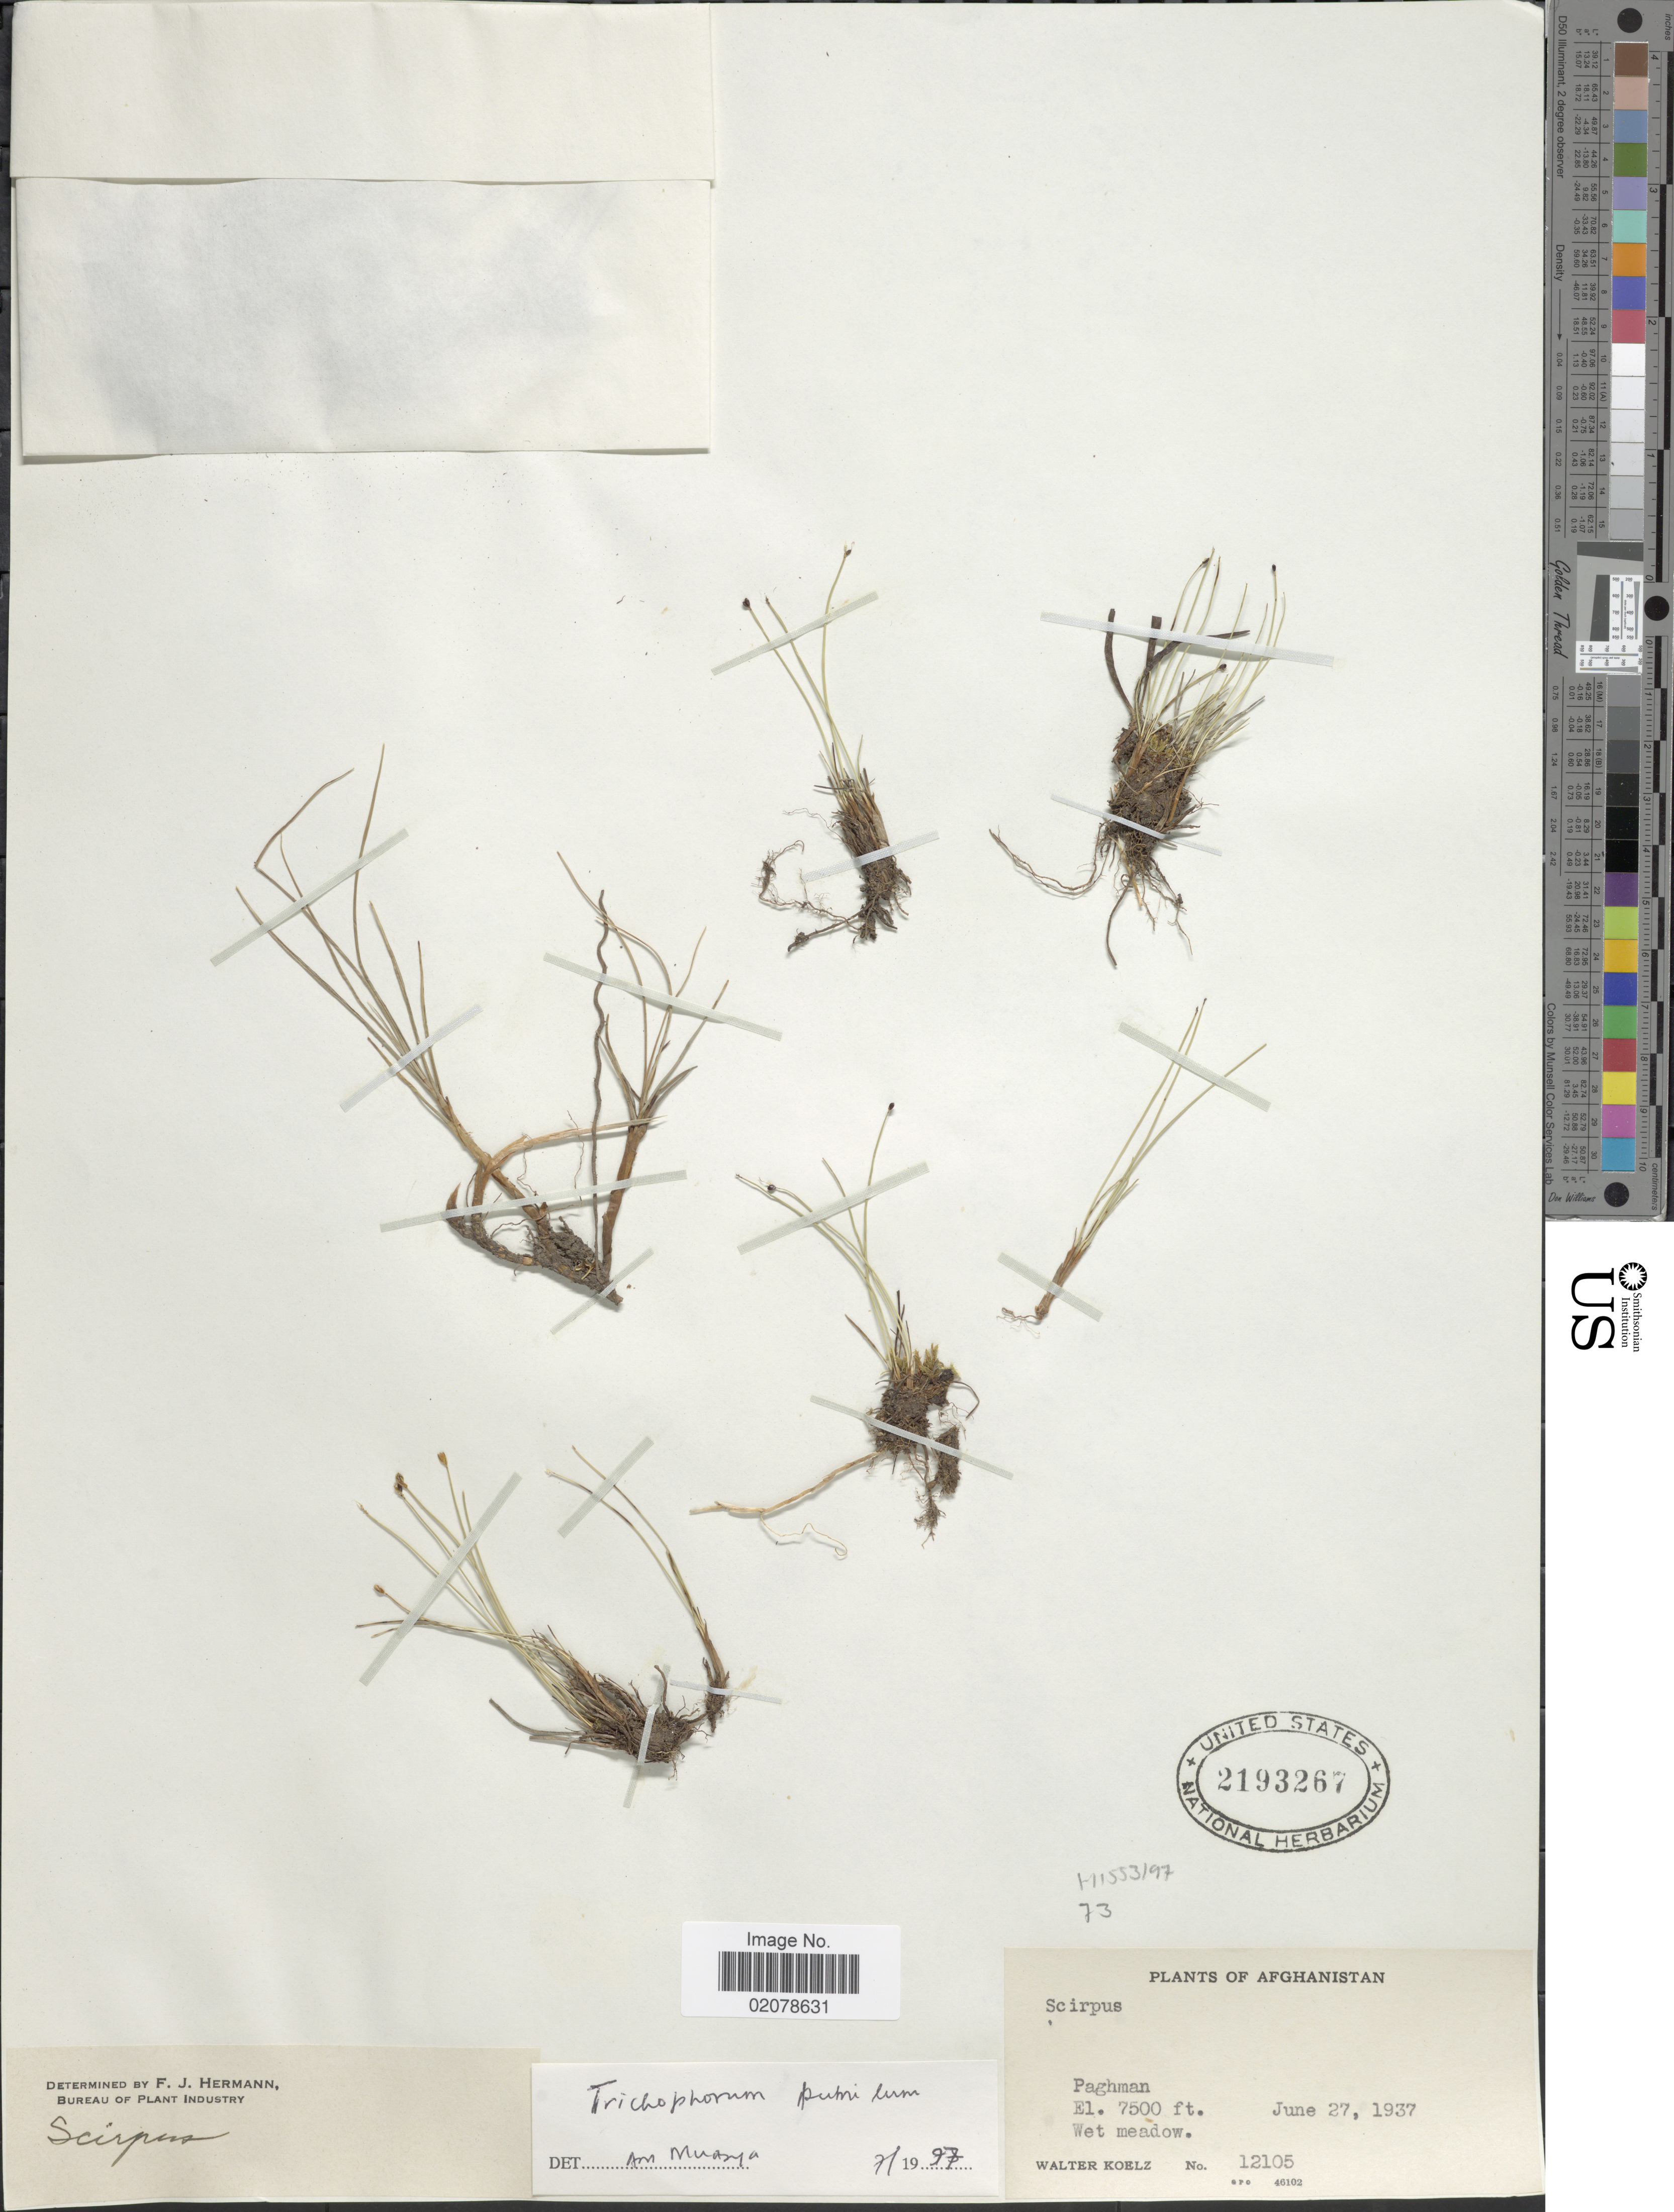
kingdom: Plantae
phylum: Tracheophyta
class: Liliopsida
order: Poales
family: Cyperaceae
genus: Trichophorum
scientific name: Trichophorum pumilum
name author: (Vahl) Schinz & Thell.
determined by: Muasya, A. M.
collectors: W. N. Koelz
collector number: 12105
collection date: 1937-06-27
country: Afghanistan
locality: Paghman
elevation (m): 2286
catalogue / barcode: US 2193267